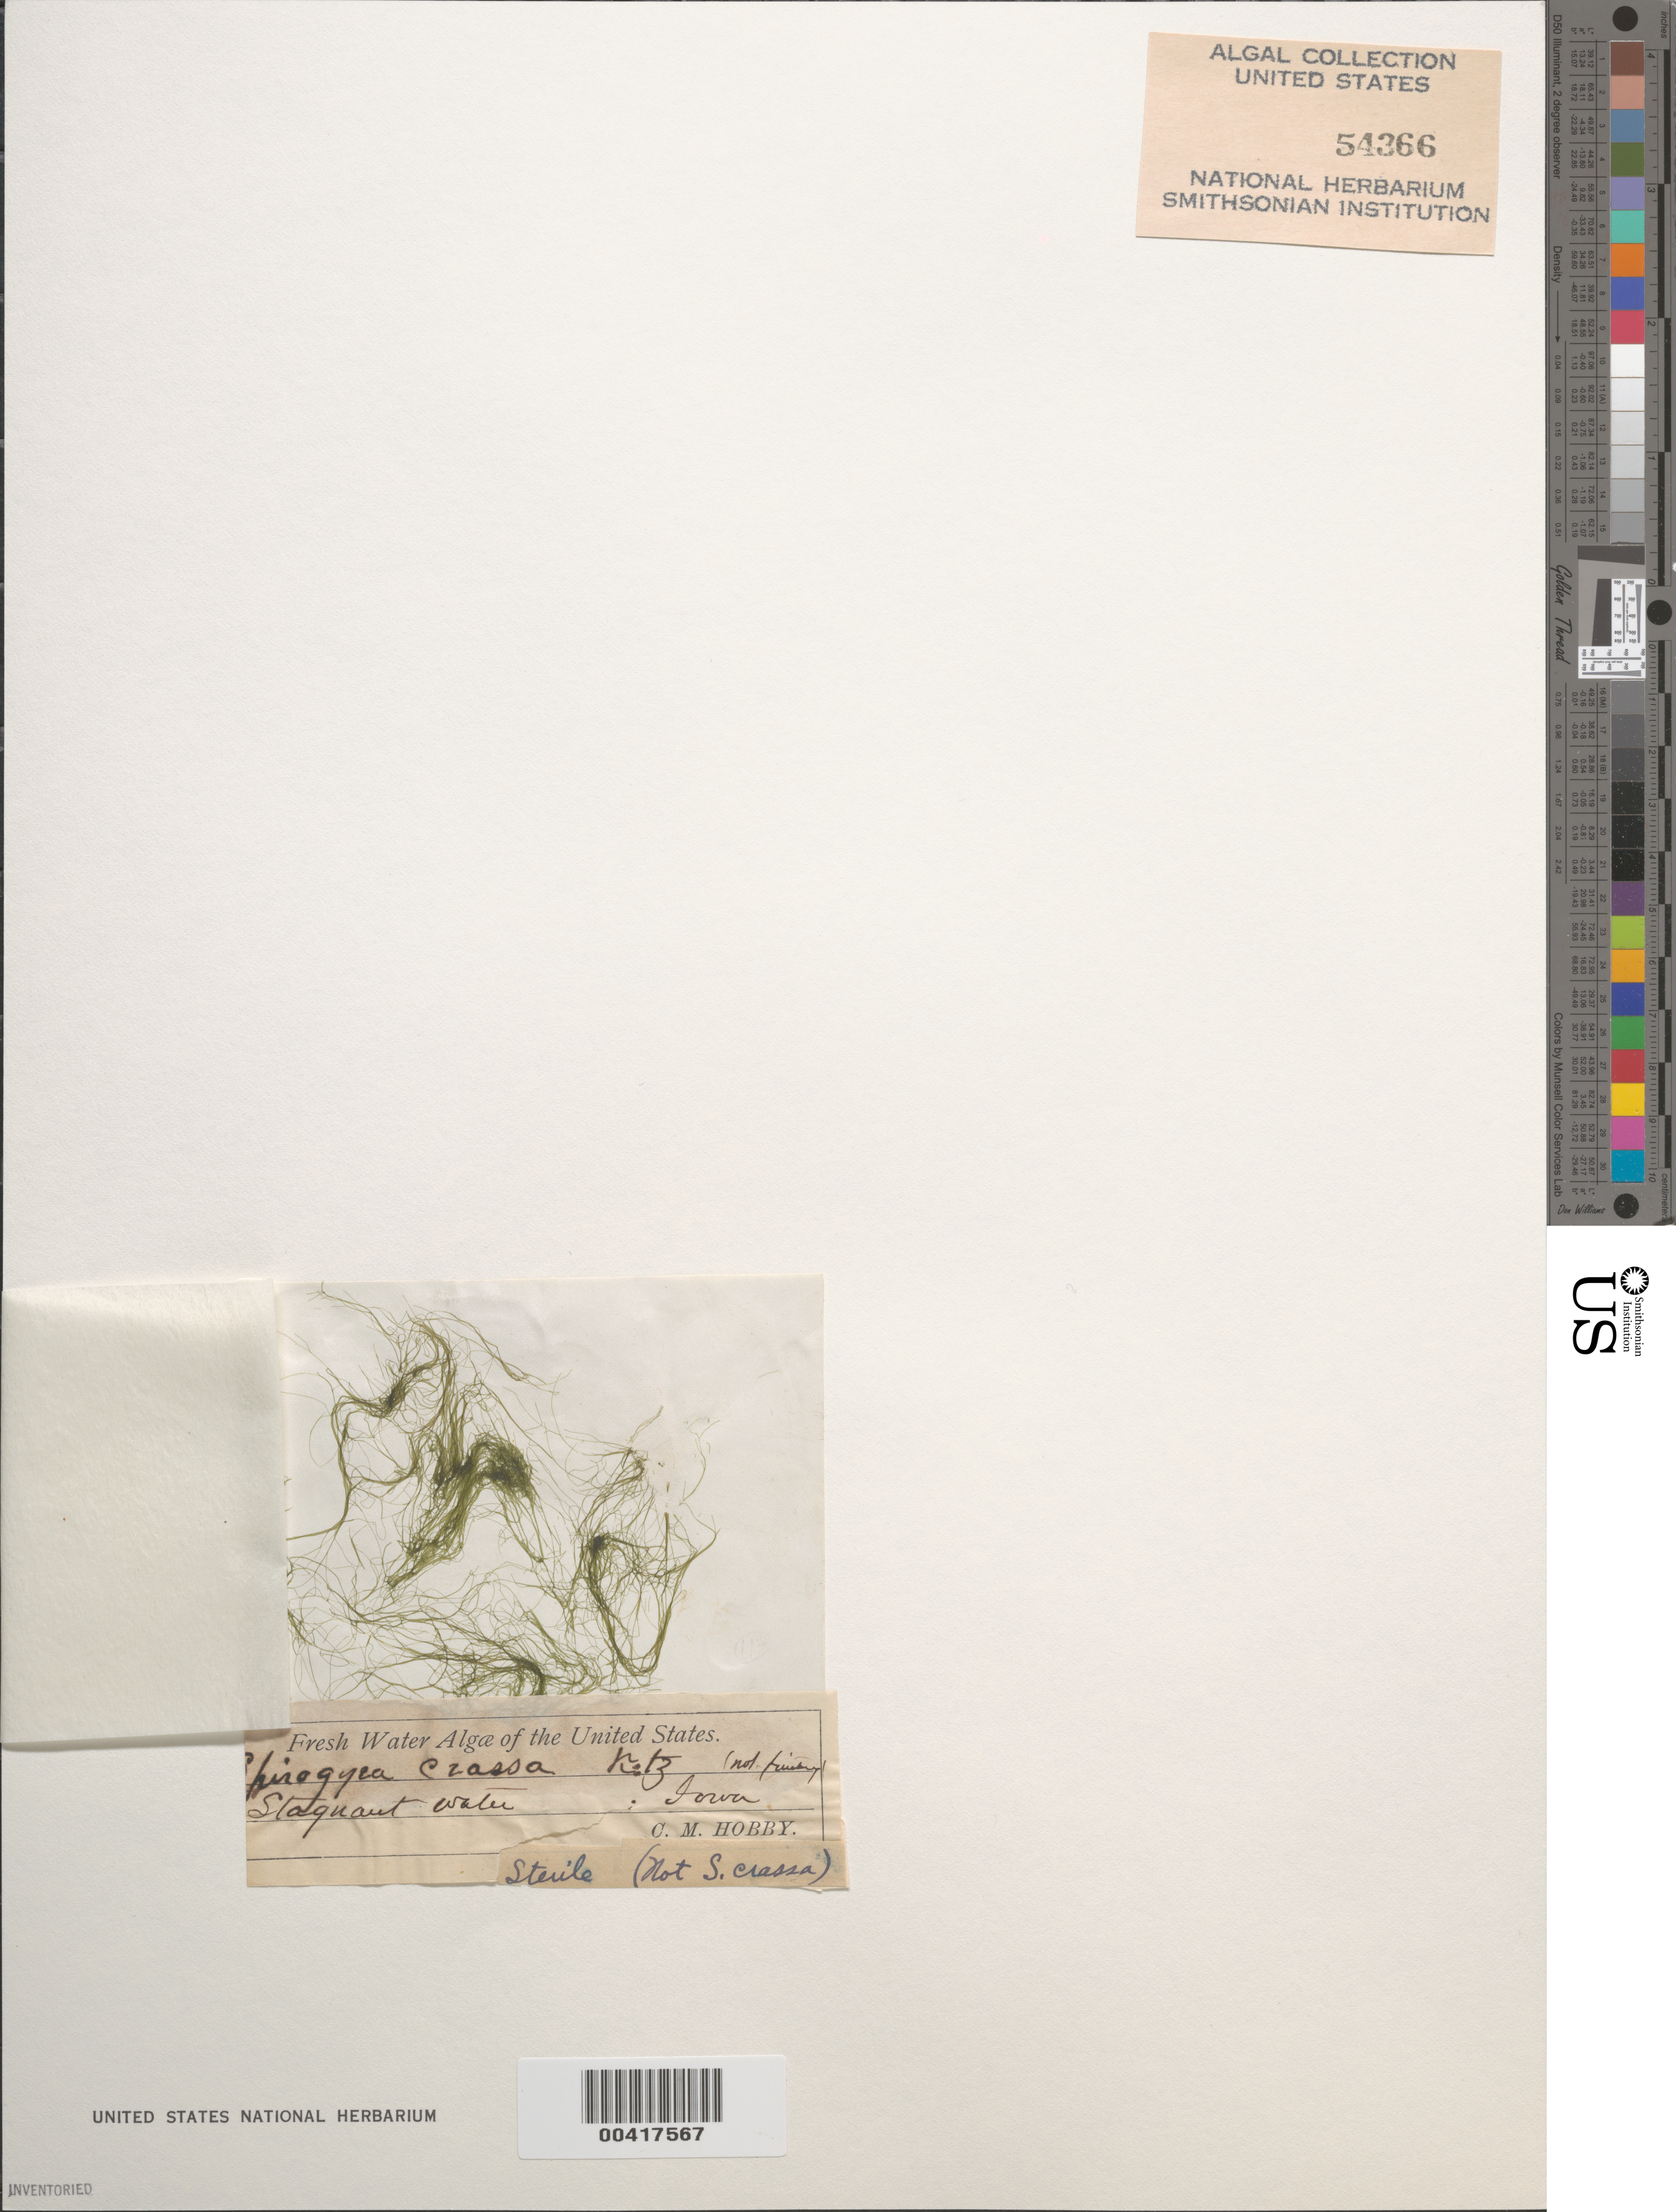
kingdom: Plantae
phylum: Charophyta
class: Zygnematophyceae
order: Zygnematales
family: Zygnemataceae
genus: Spirogyra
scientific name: Spirogyra crassa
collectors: C. Hobby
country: United States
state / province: Iowa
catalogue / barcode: US 54366